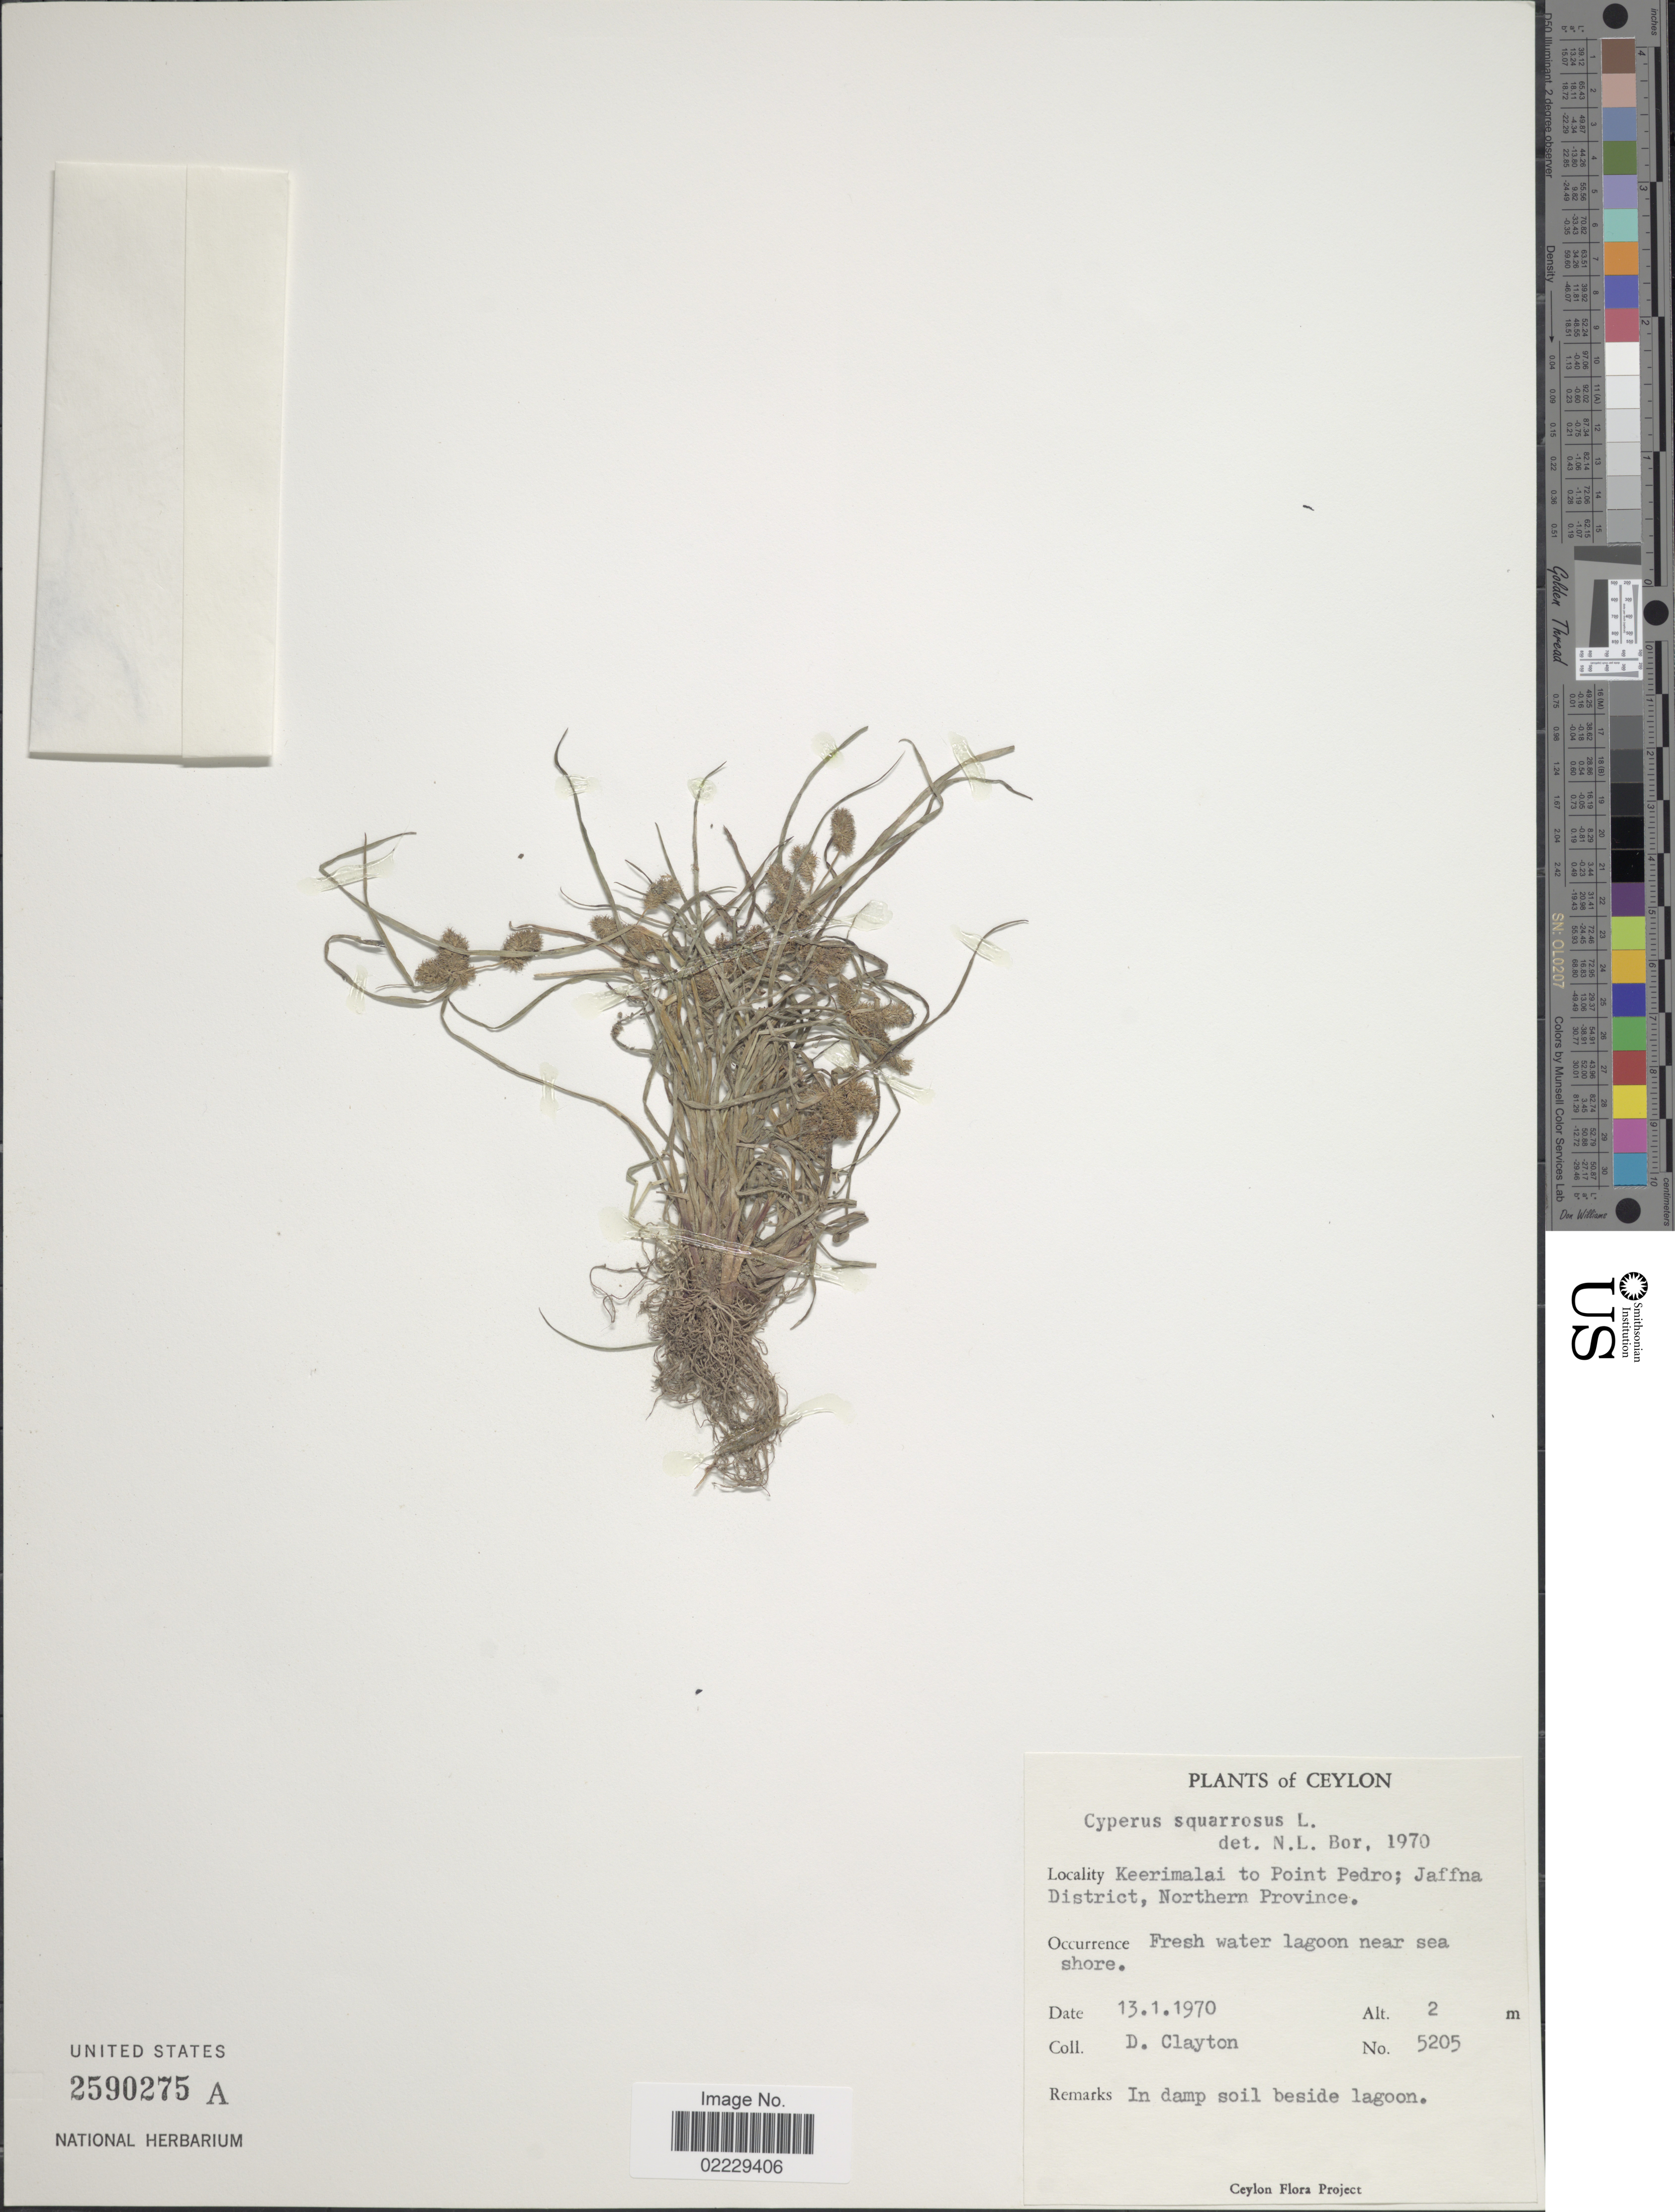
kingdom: Plantae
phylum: Tracheophyta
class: Liliopsida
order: Poales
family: Cyperaceae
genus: Cyperus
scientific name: Cyperus squarrosus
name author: L.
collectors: D. Clayton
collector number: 5205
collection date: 1970-01-13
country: Sri Lanka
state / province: Northern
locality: Ceylon, Keerimalai to Point Pedro; Jaffna District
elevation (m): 2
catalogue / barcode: US 2590275A